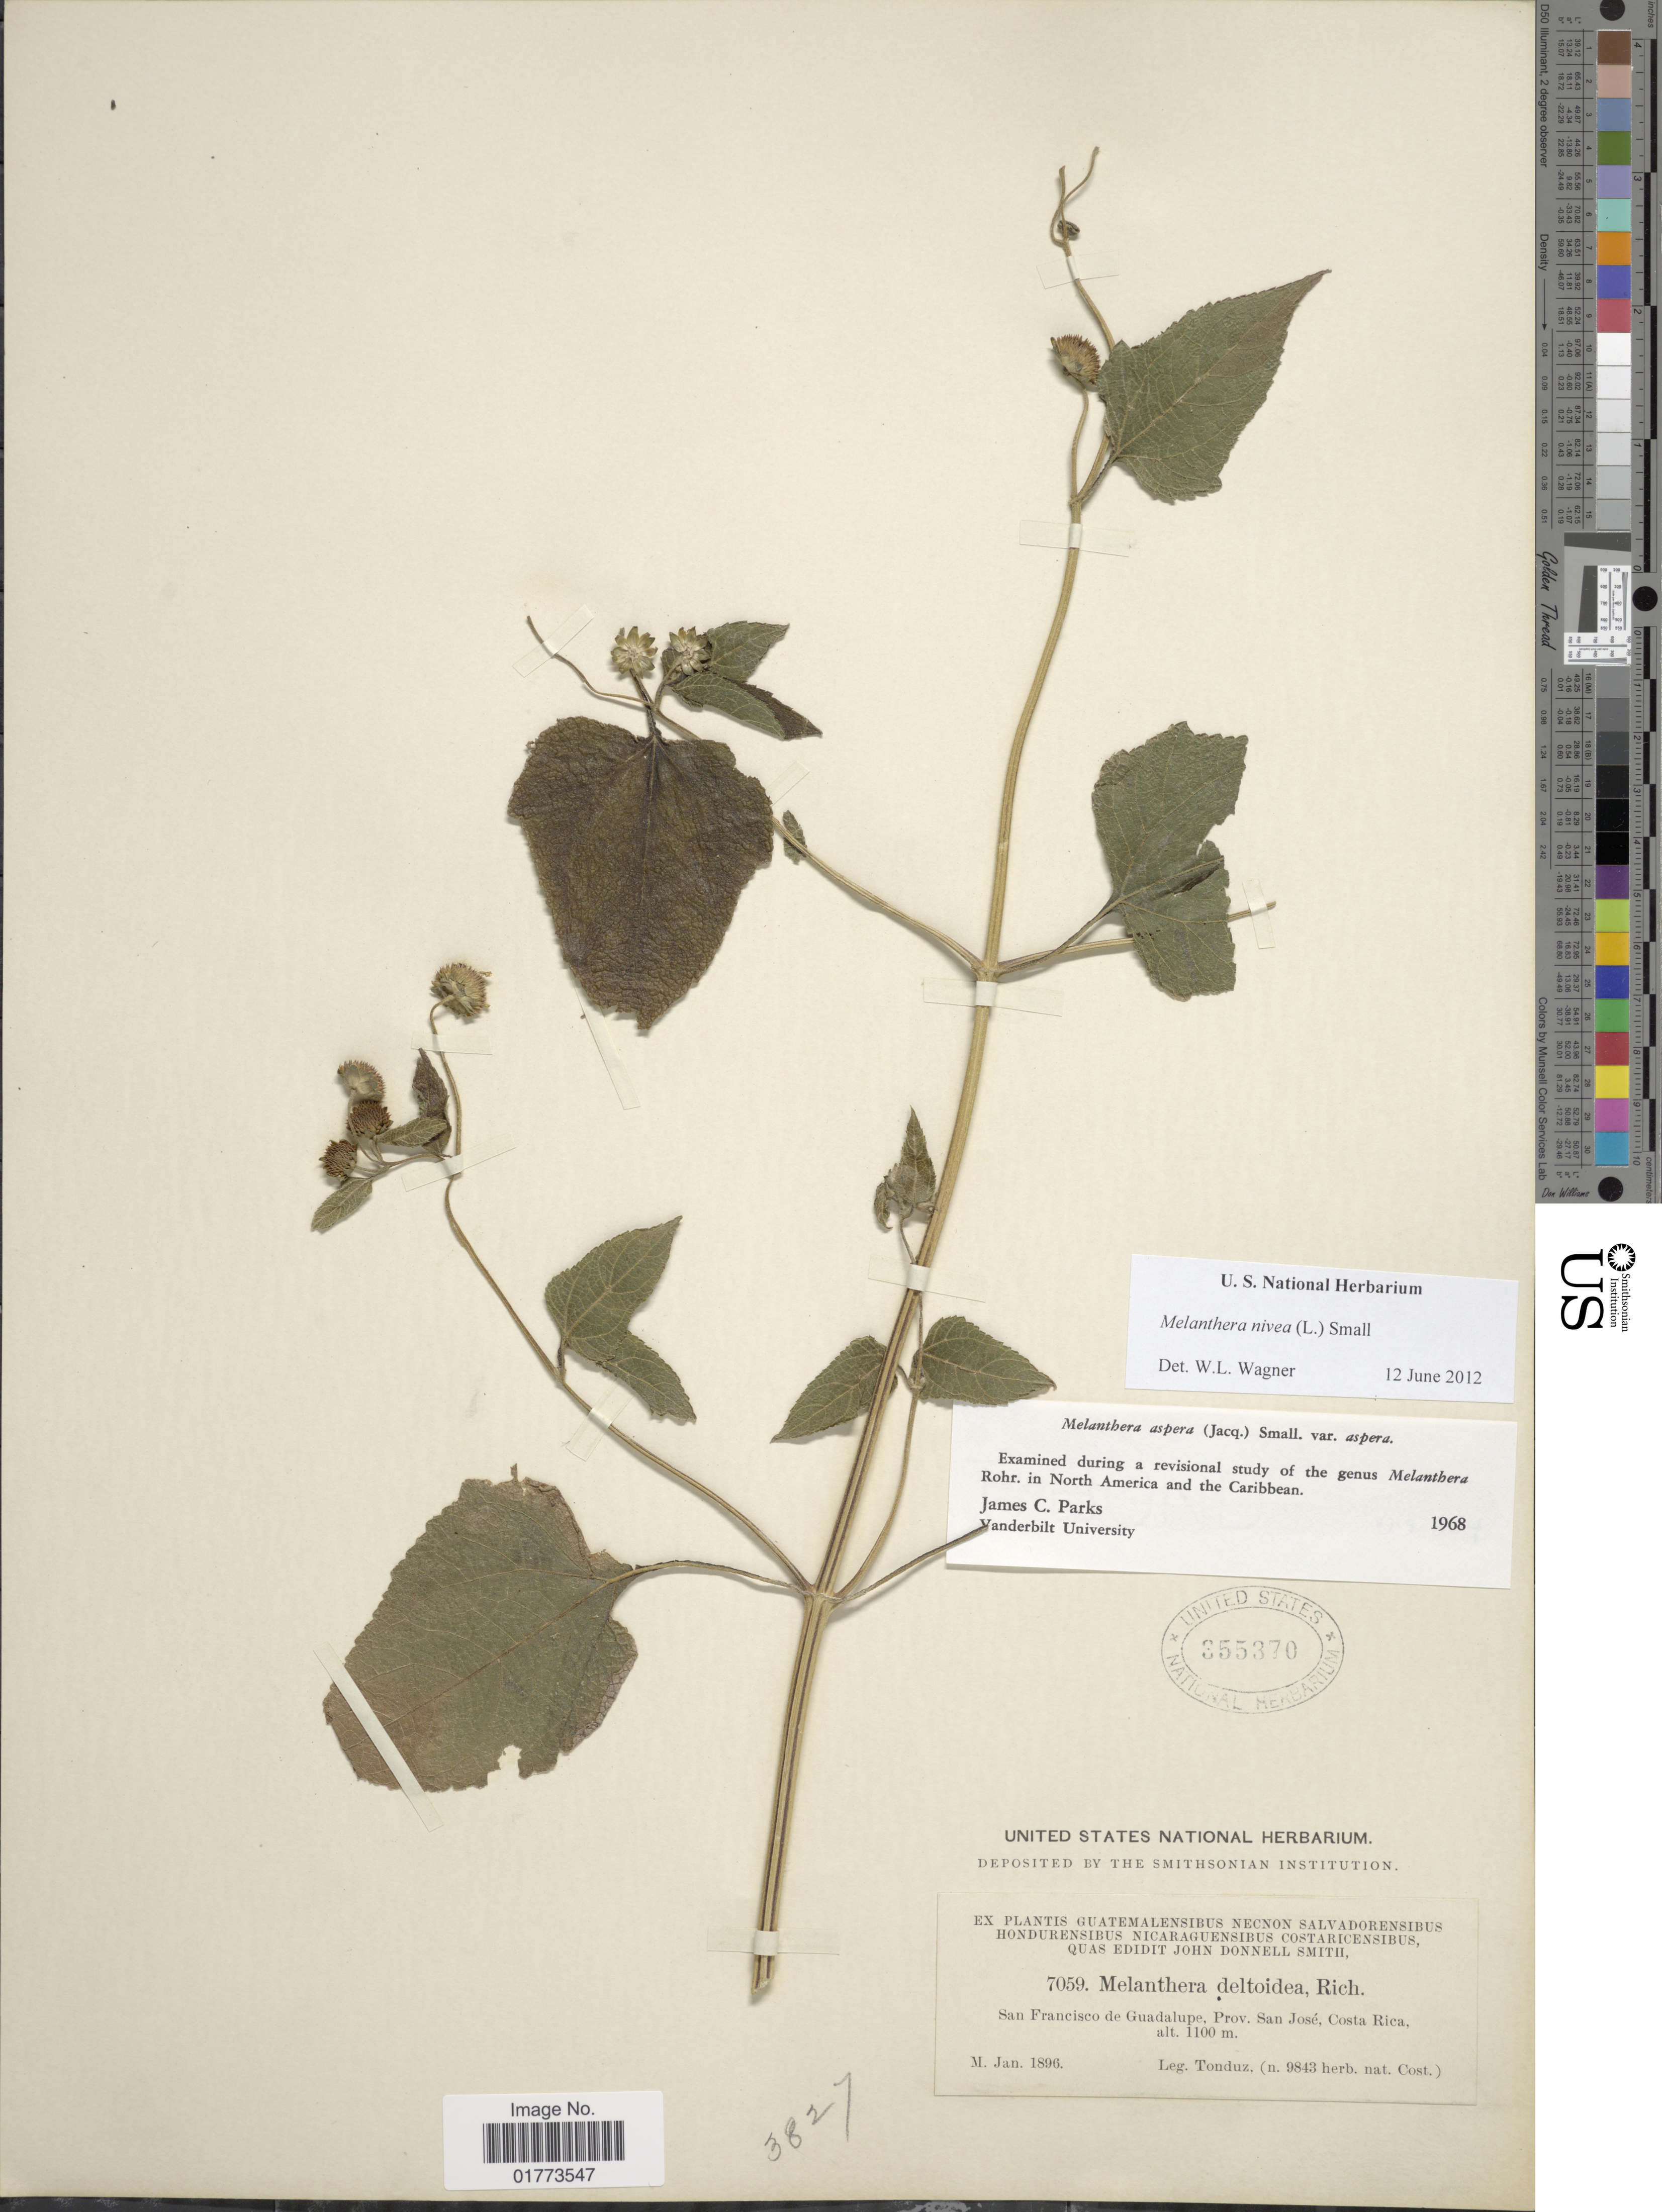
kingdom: Plantae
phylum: Tracheophyta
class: Magnoliopsida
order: Asterales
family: Asteraceae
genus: Melanthera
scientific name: Melanthera nivea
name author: (L.) Small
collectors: A. Tonduz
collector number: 7059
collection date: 1896-01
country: Costa Rica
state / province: San José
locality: San Francisco de Guadalupe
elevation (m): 1100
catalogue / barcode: US 355370